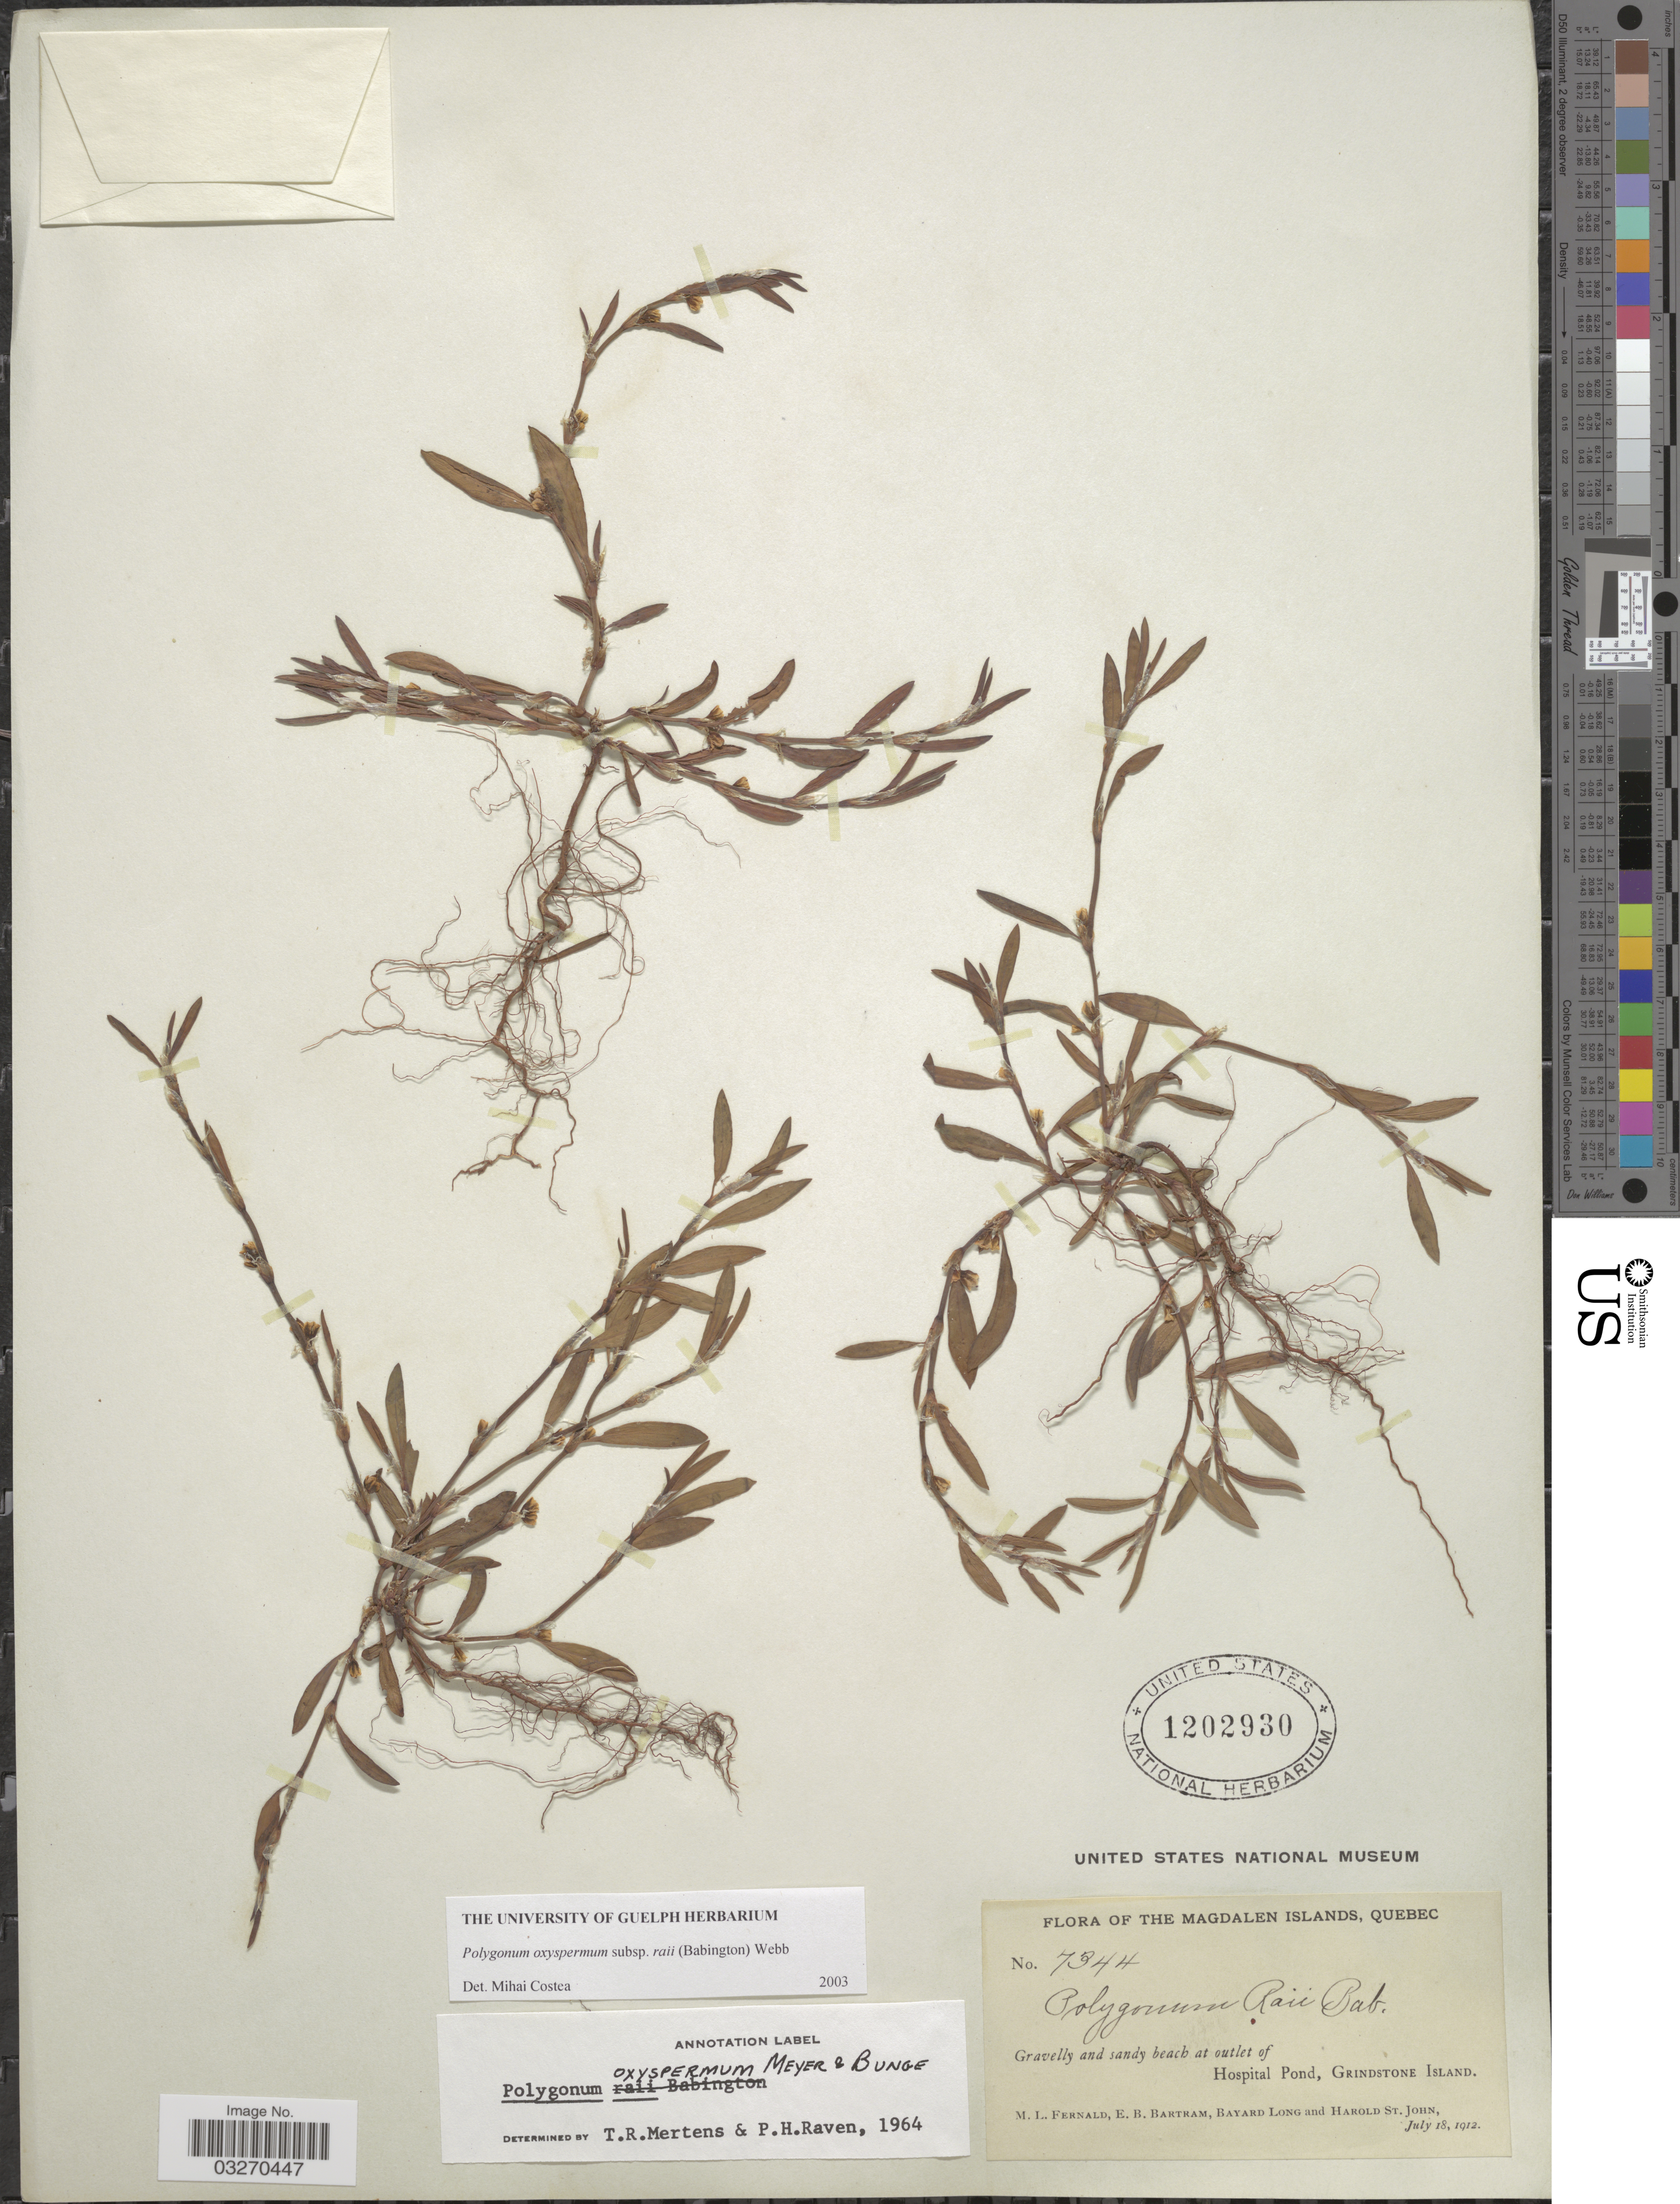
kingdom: Plantae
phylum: Tracheophyta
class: Magnoliopsida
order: Caryophyllales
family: Polygonaceae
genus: Polygonum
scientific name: Polygonum oxyspermum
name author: C.A. Mey. & Bunge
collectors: M. L. Fernald, E. B. Bartram, B. Long & H. St. John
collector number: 7344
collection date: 1912-07-18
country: Canada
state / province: Quebec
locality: The magdalen Islands. Gravelly and sandy beach at outlet of Hospital Pond, Grindstone Island.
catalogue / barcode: US 1202930